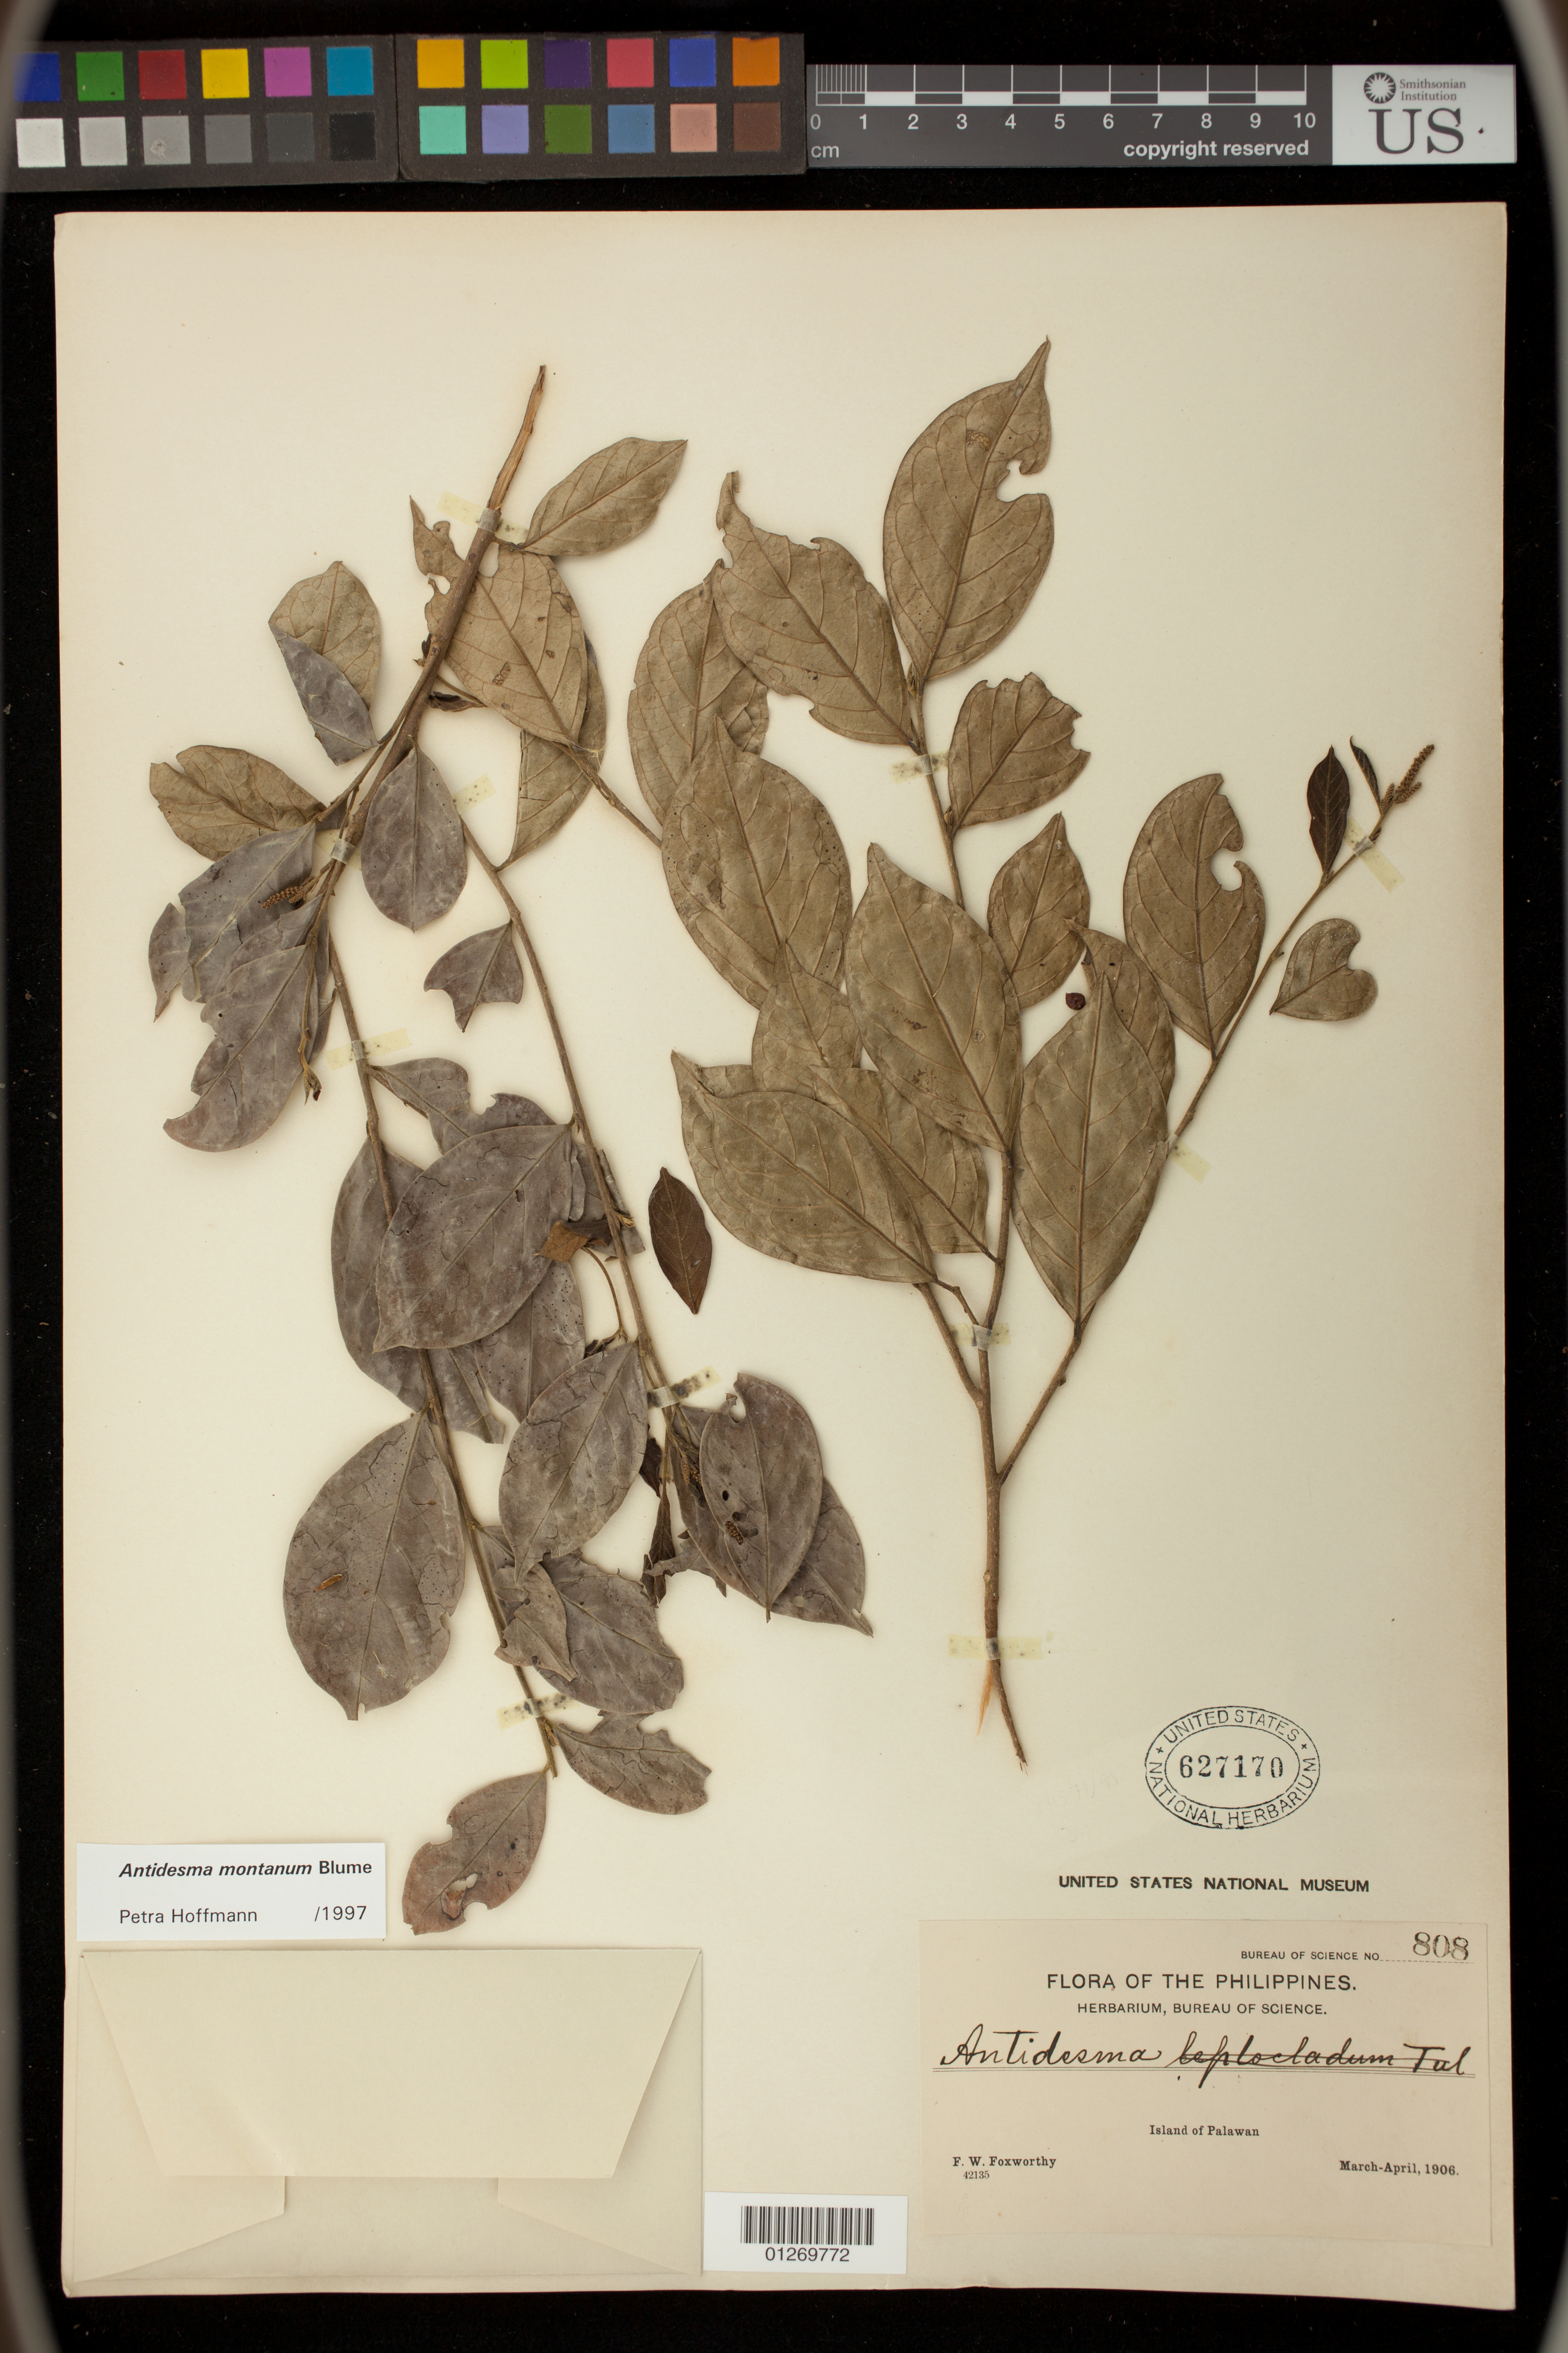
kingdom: Plantae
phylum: Tracheophyta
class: Magnoliopsida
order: Malpighiales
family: Phyllanthaceae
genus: Antidesma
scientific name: Antidesma montanum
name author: Blume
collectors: F. W. Foxworthy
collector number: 808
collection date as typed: Mar 1906 to -- Apr 1906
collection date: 1906-03/1906-04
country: Philippines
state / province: Mimaropa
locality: Island of Palawan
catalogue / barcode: US 627170